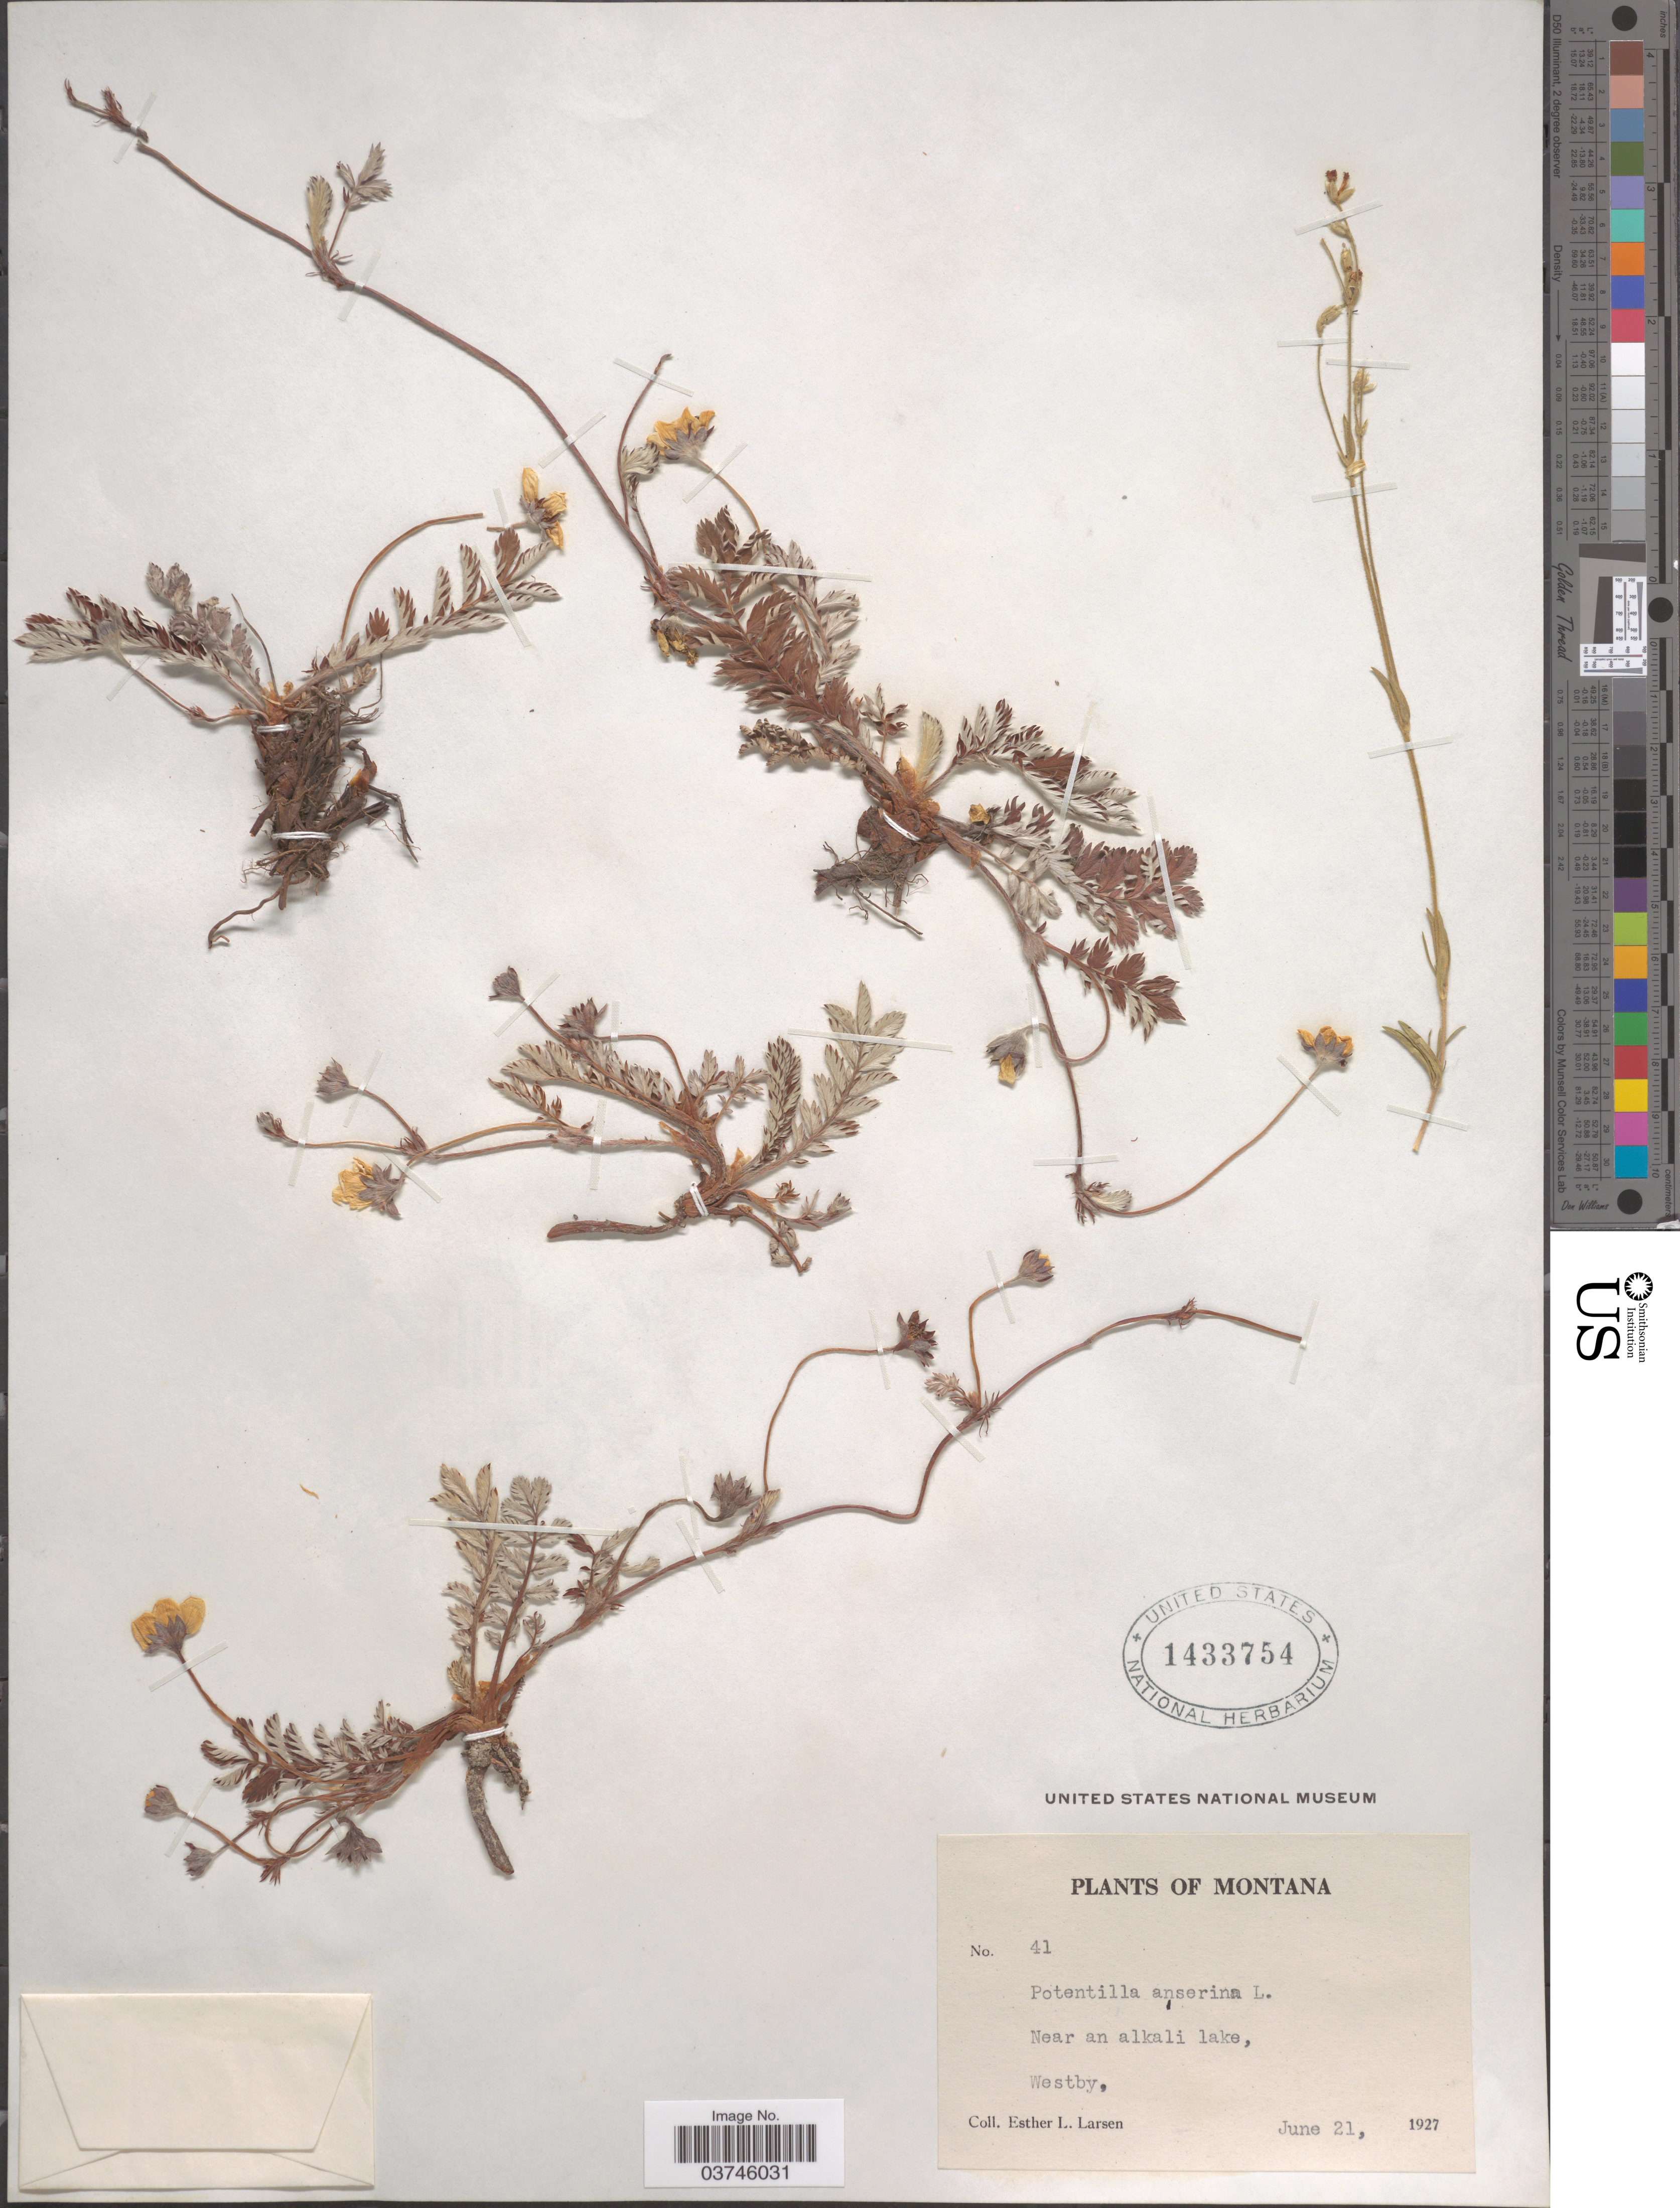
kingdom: Plantae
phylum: Tracheophyta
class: Magnoliopsida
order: Rosales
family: Rosaceae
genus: Argentina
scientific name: Argentina anserina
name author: (L.) Rydb.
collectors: E. Larsen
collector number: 41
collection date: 1927-06-21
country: United States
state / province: Montana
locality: Near an alkali lake, Westby.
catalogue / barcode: US 1433754